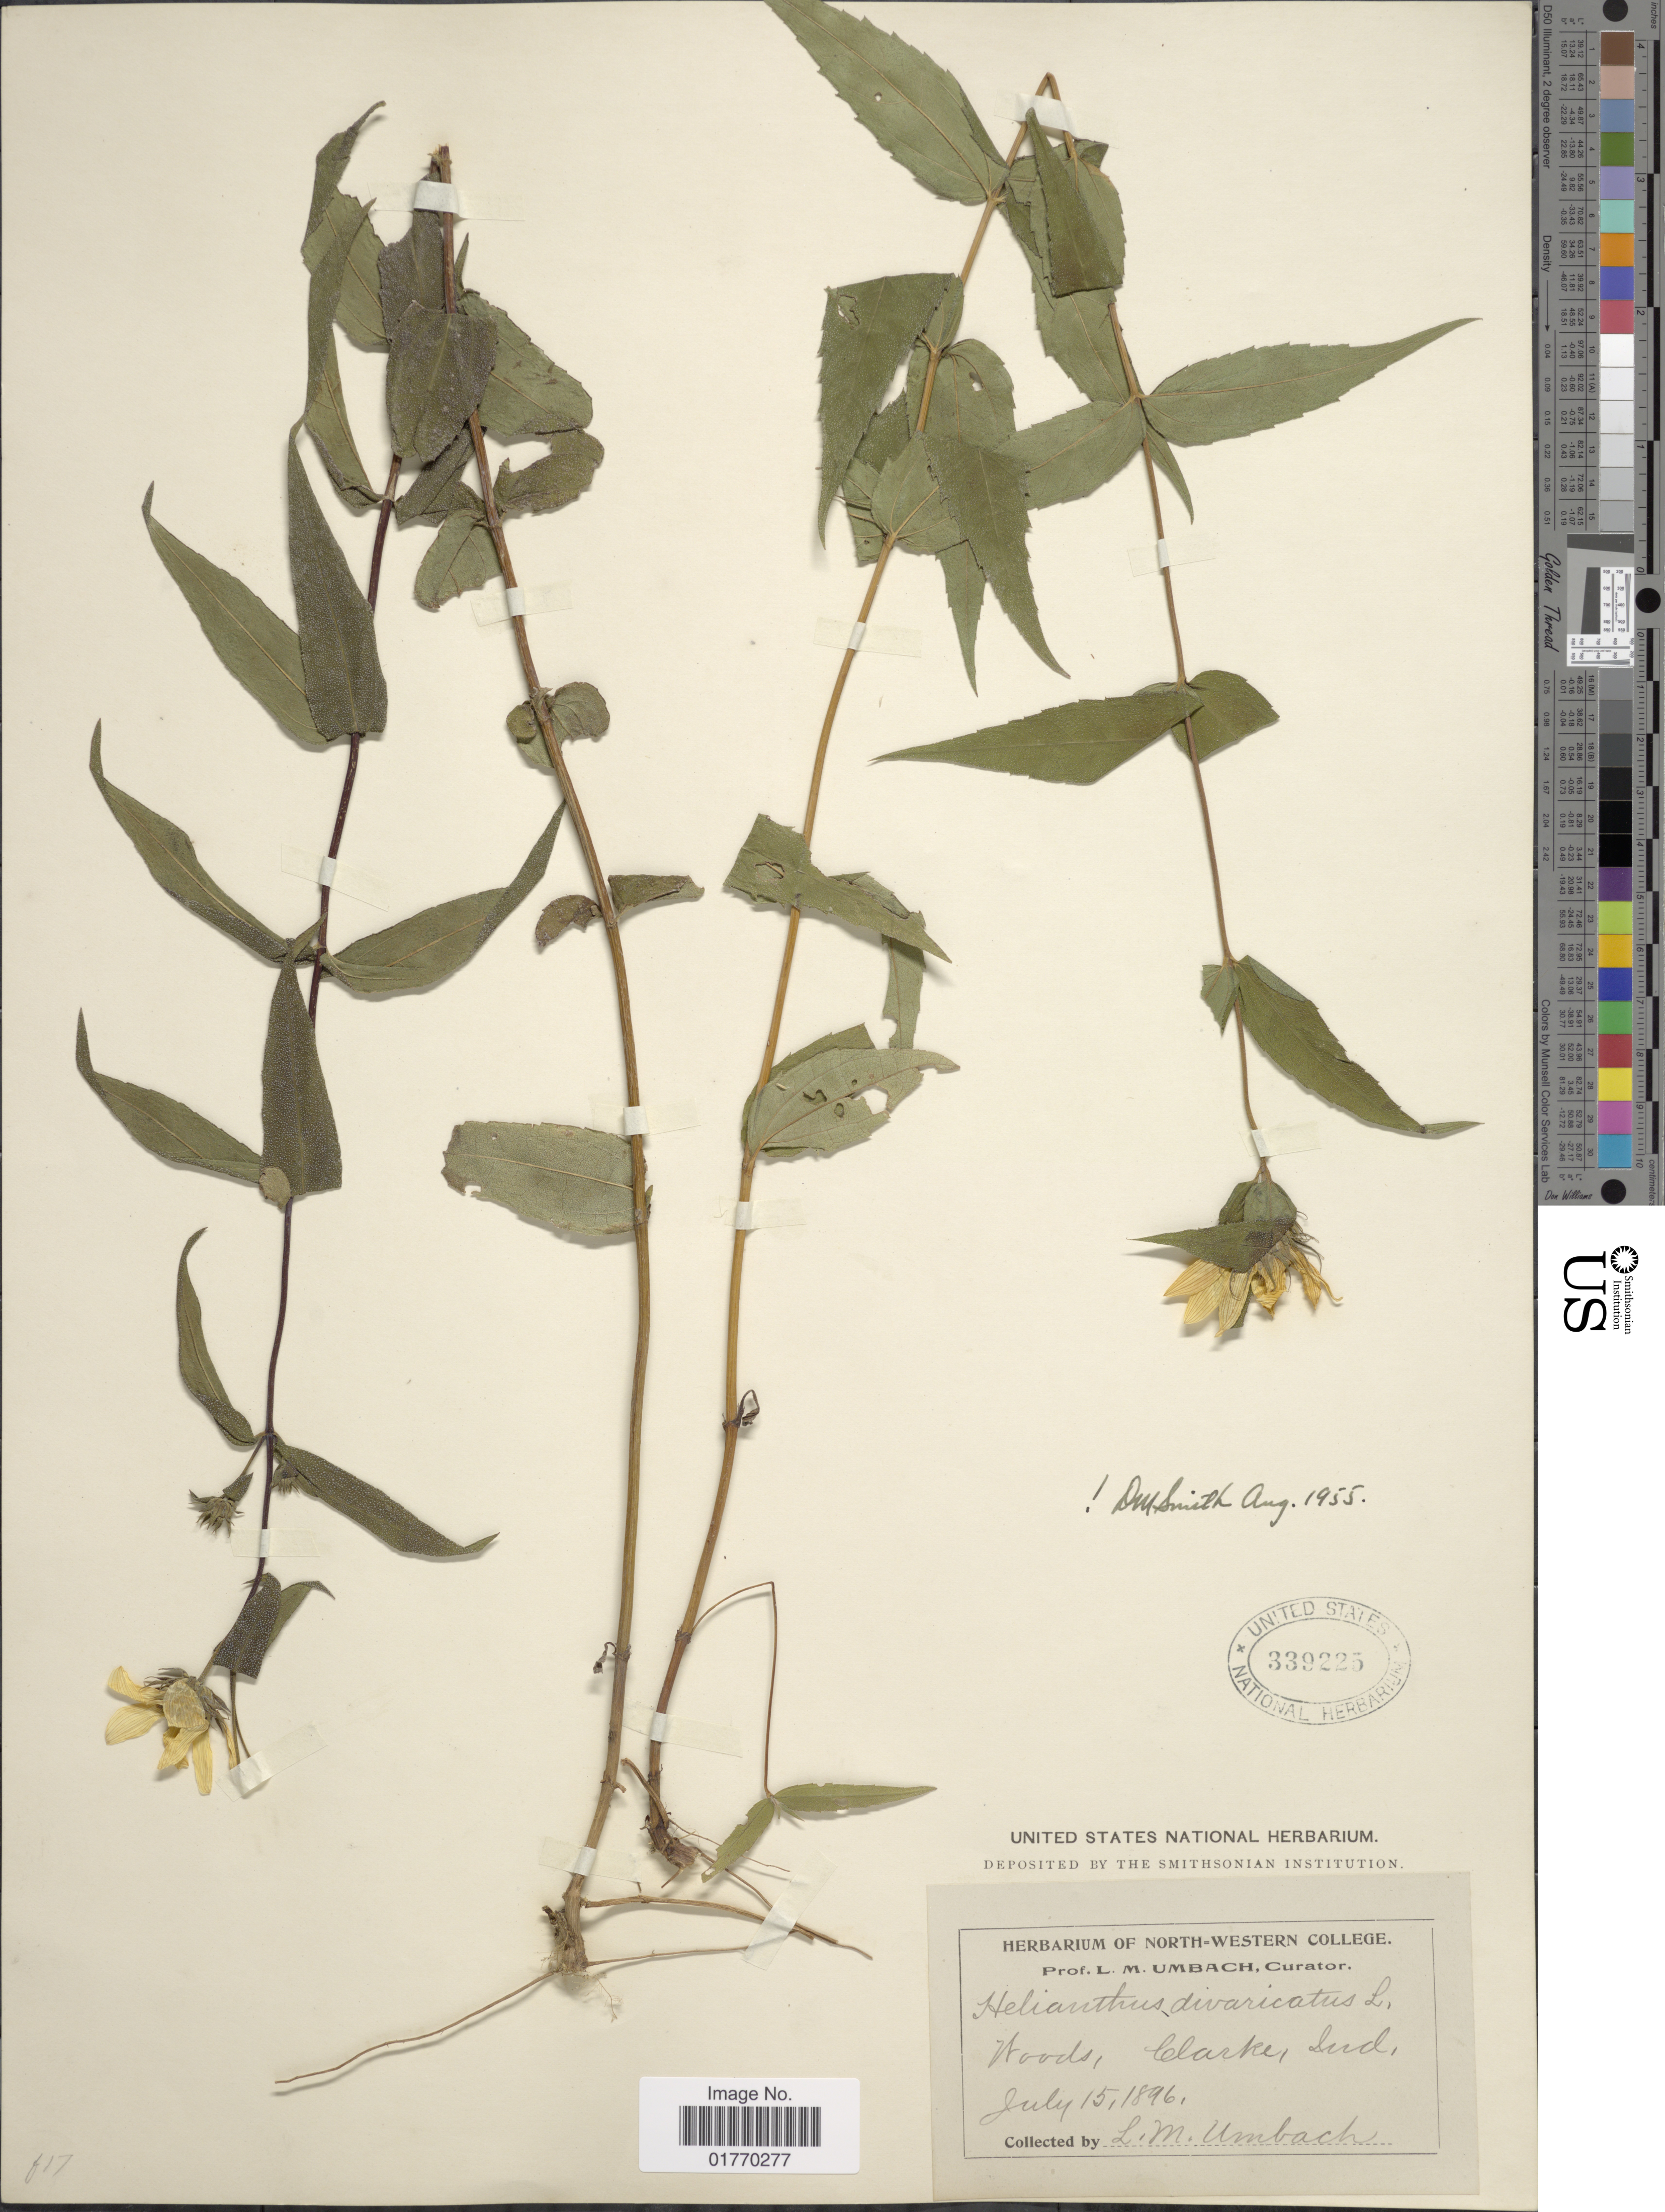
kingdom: Plantae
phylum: Tracheophyta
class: Magnoliopsida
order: Asterales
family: Asteraceae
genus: Helianthus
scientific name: Helianthus divaricatus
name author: L.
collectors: L. M. Umbach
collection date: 1896-07-15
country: United States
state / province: Indiana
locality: Woods, Clarke, Ind,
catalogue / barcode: US 339225